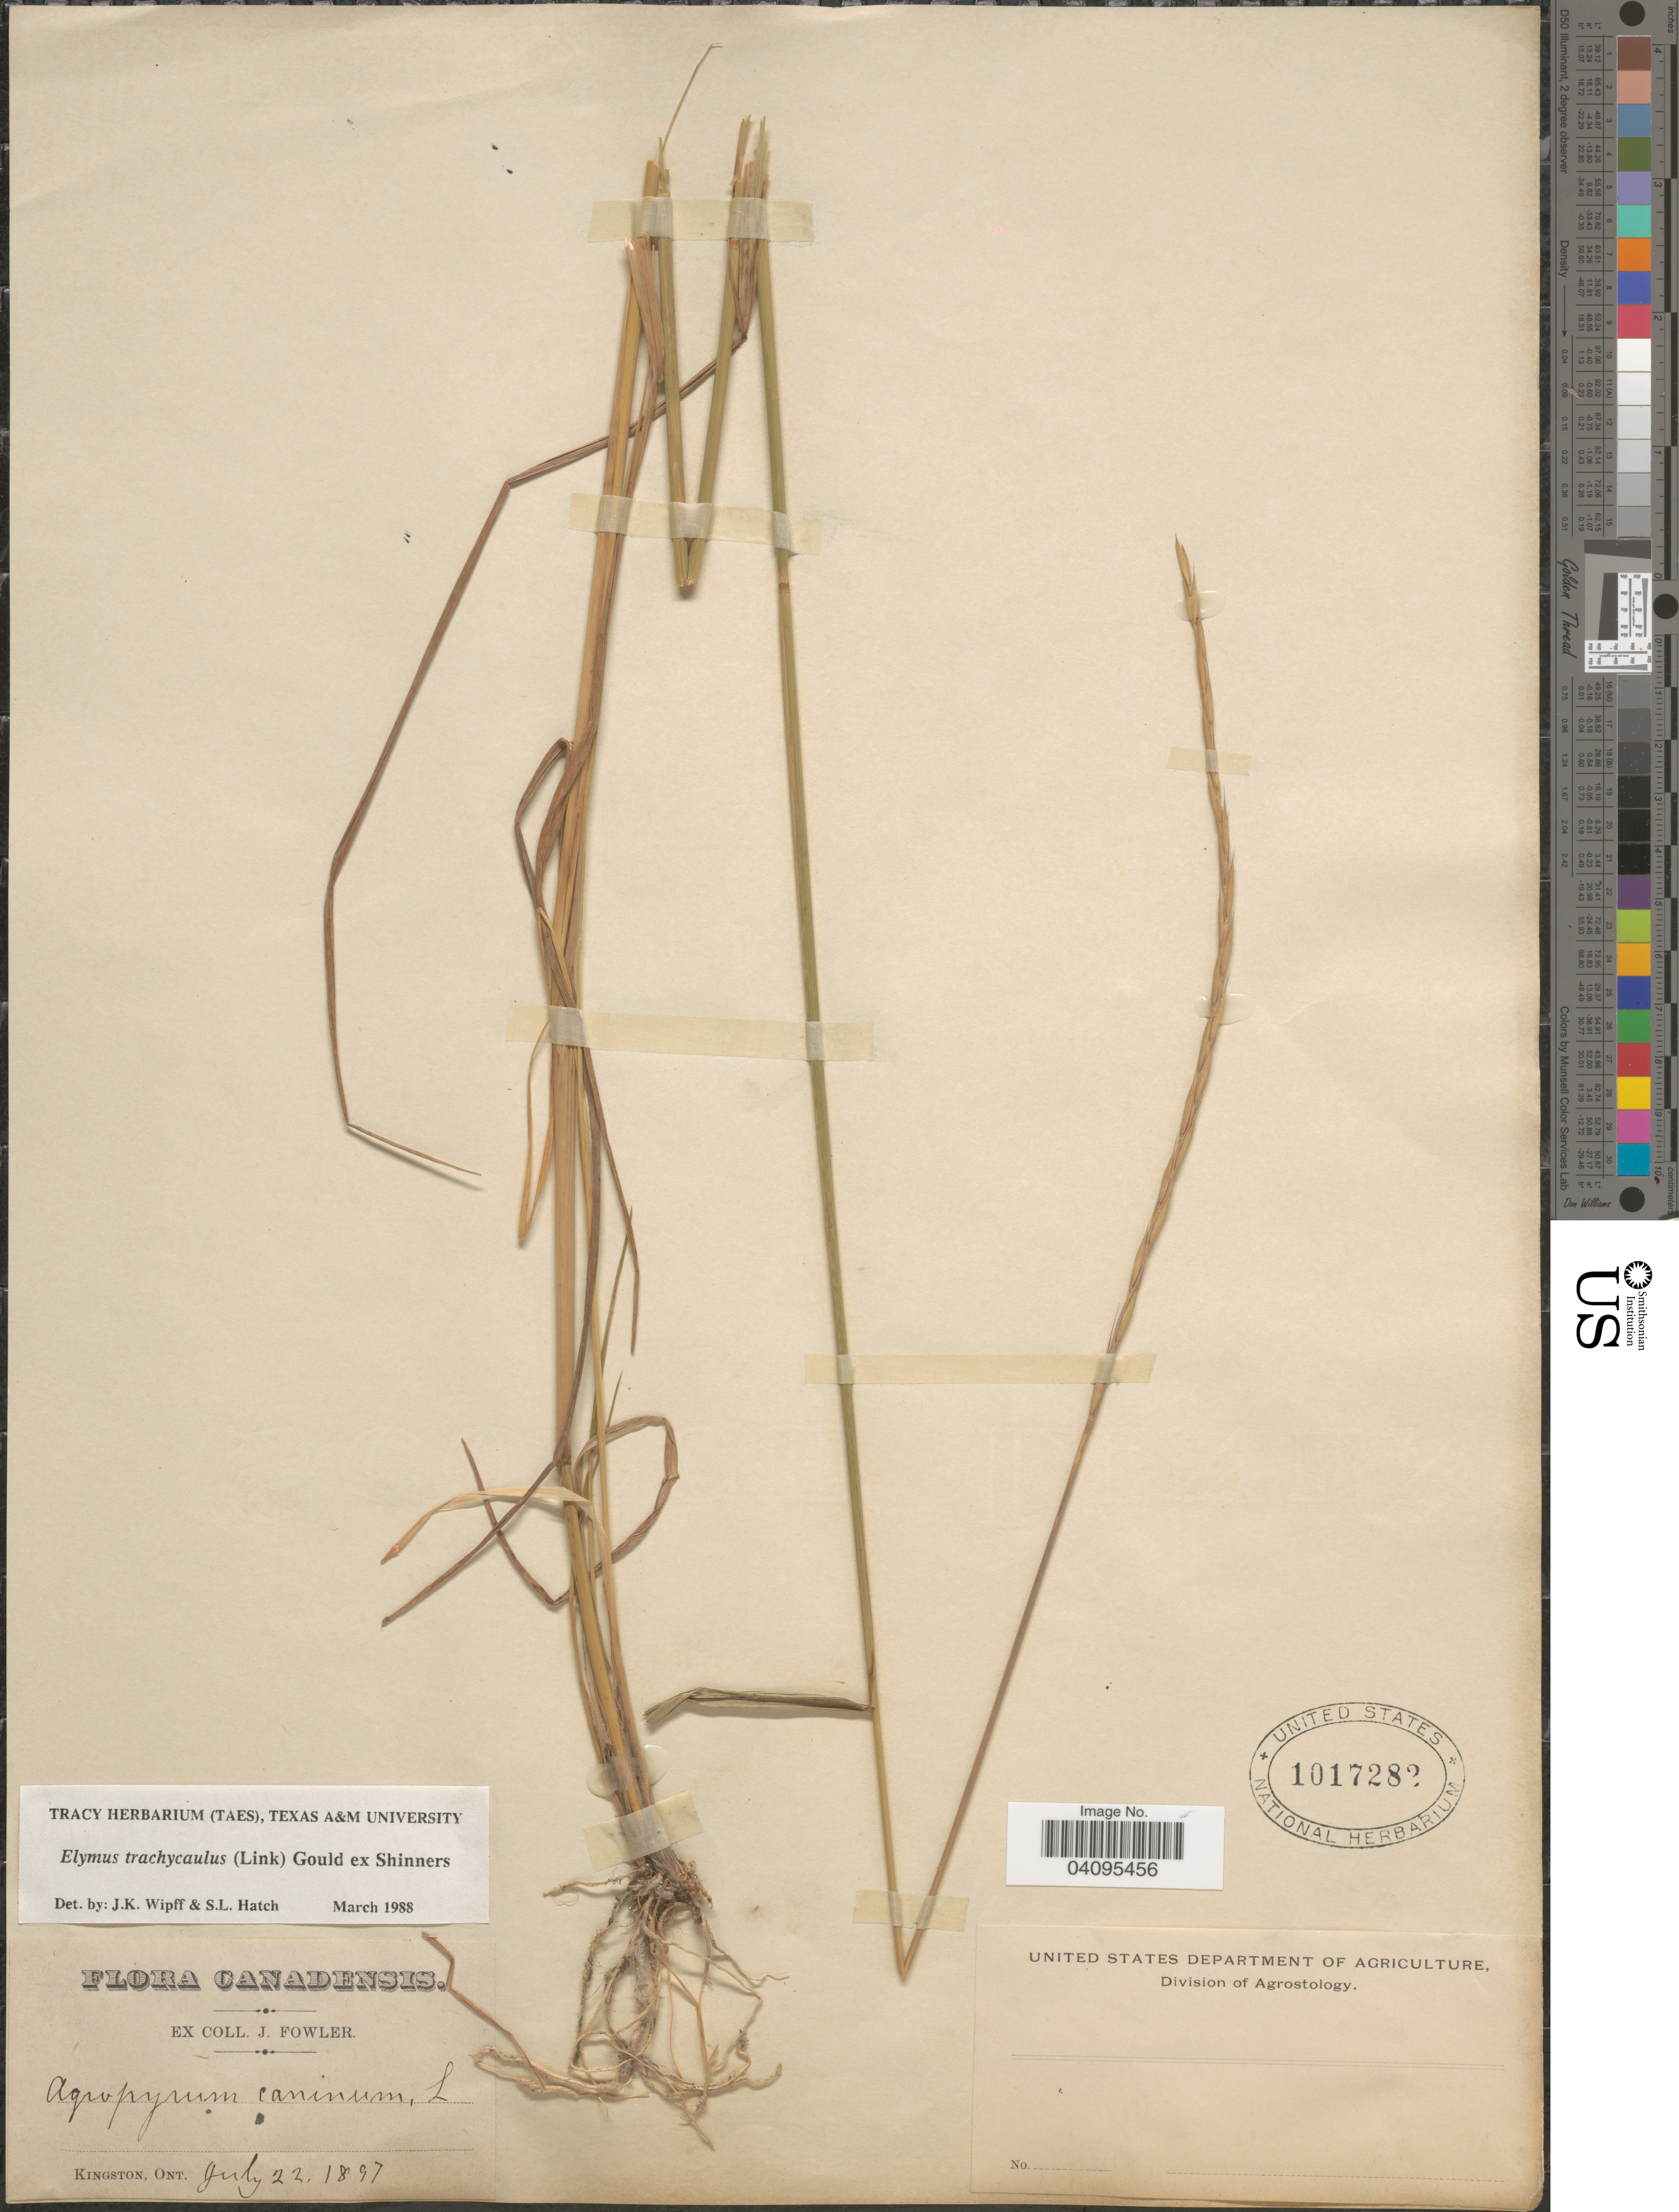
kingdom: Plantae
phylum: Tracheophyta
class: Liliopsida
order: Poales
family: Poaceae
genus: Elymus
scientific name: Elymus trachycaulus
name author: (Link) Gould ex Shinners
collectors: J. Fowler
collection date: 1897-07-22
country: Canada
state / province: Ontario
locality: Kingston.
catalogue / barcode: US 1017282